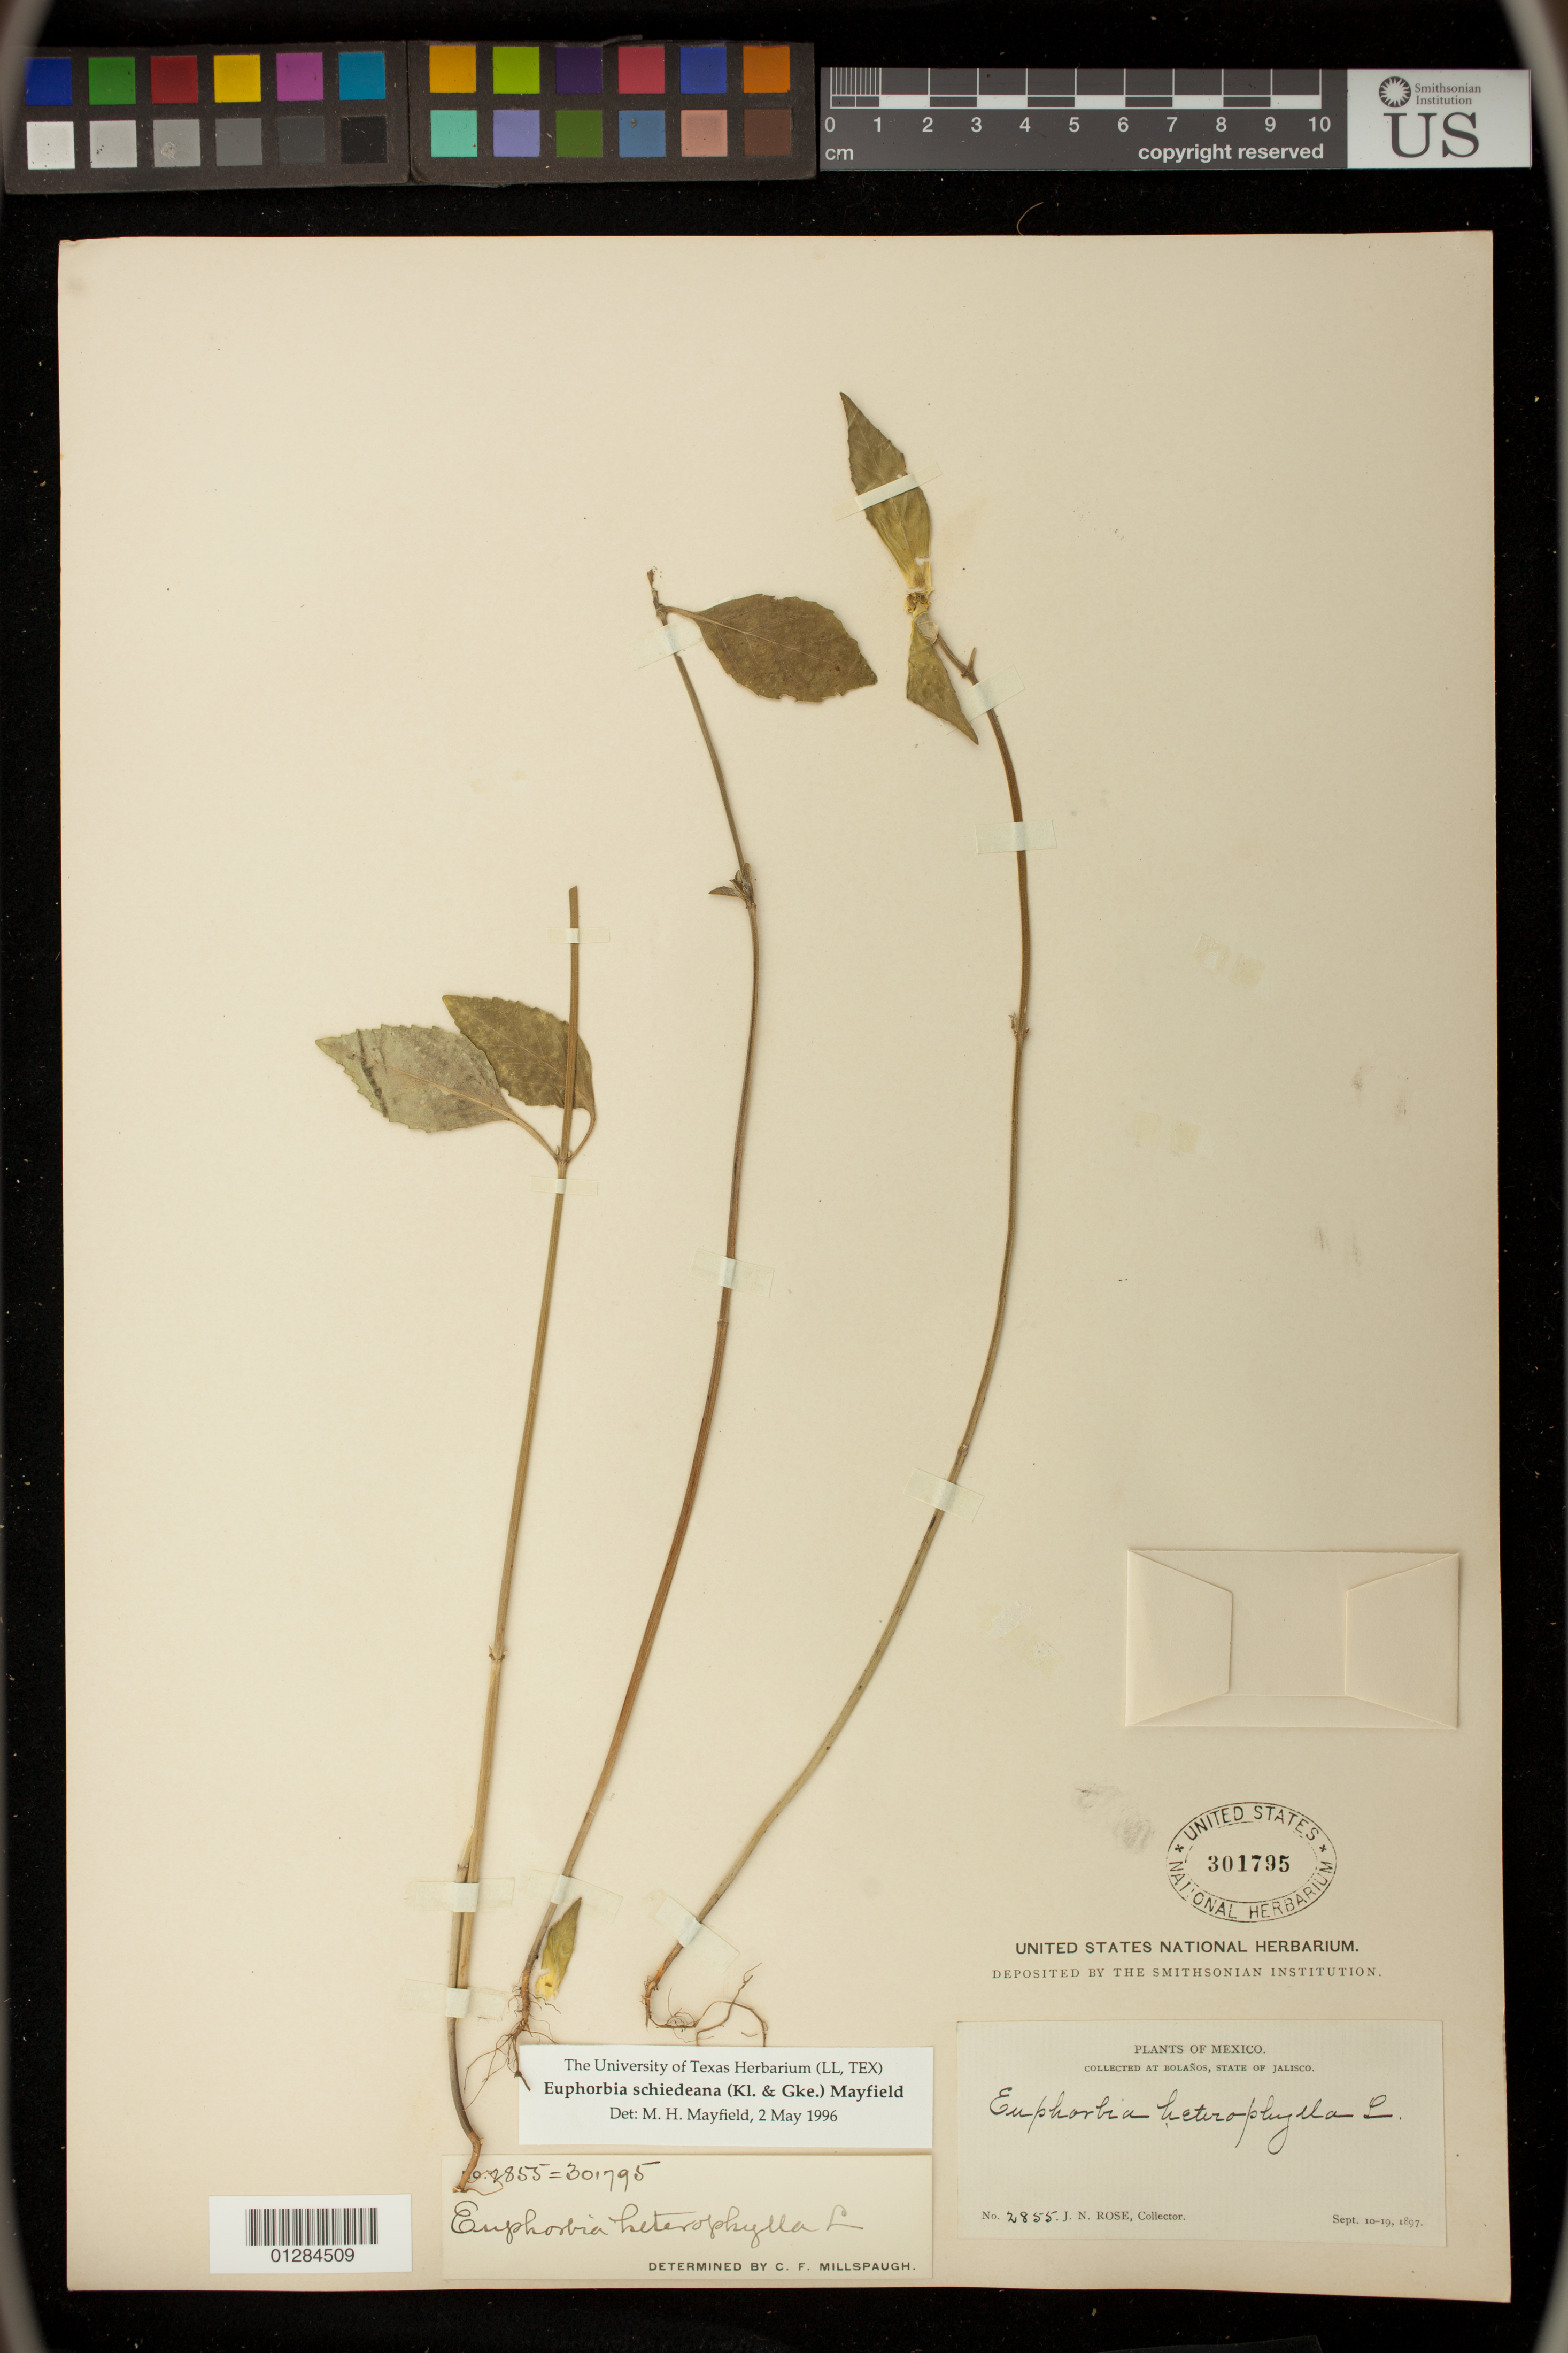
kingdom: Plantae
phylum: Tracheophyta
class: Magnoliopsida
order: Malpighiales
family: Euphorbiaceae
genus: Euphorbia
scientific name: Euphorbia schiedeana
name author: (Klotzsch & Garcke) Mayfield ex C. Nelson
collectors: J. N. Rose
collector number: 2855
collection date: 1897-09-10/1897-09-19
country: Mexico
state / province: Jalisco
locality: Bolanos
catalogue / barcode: US 301795